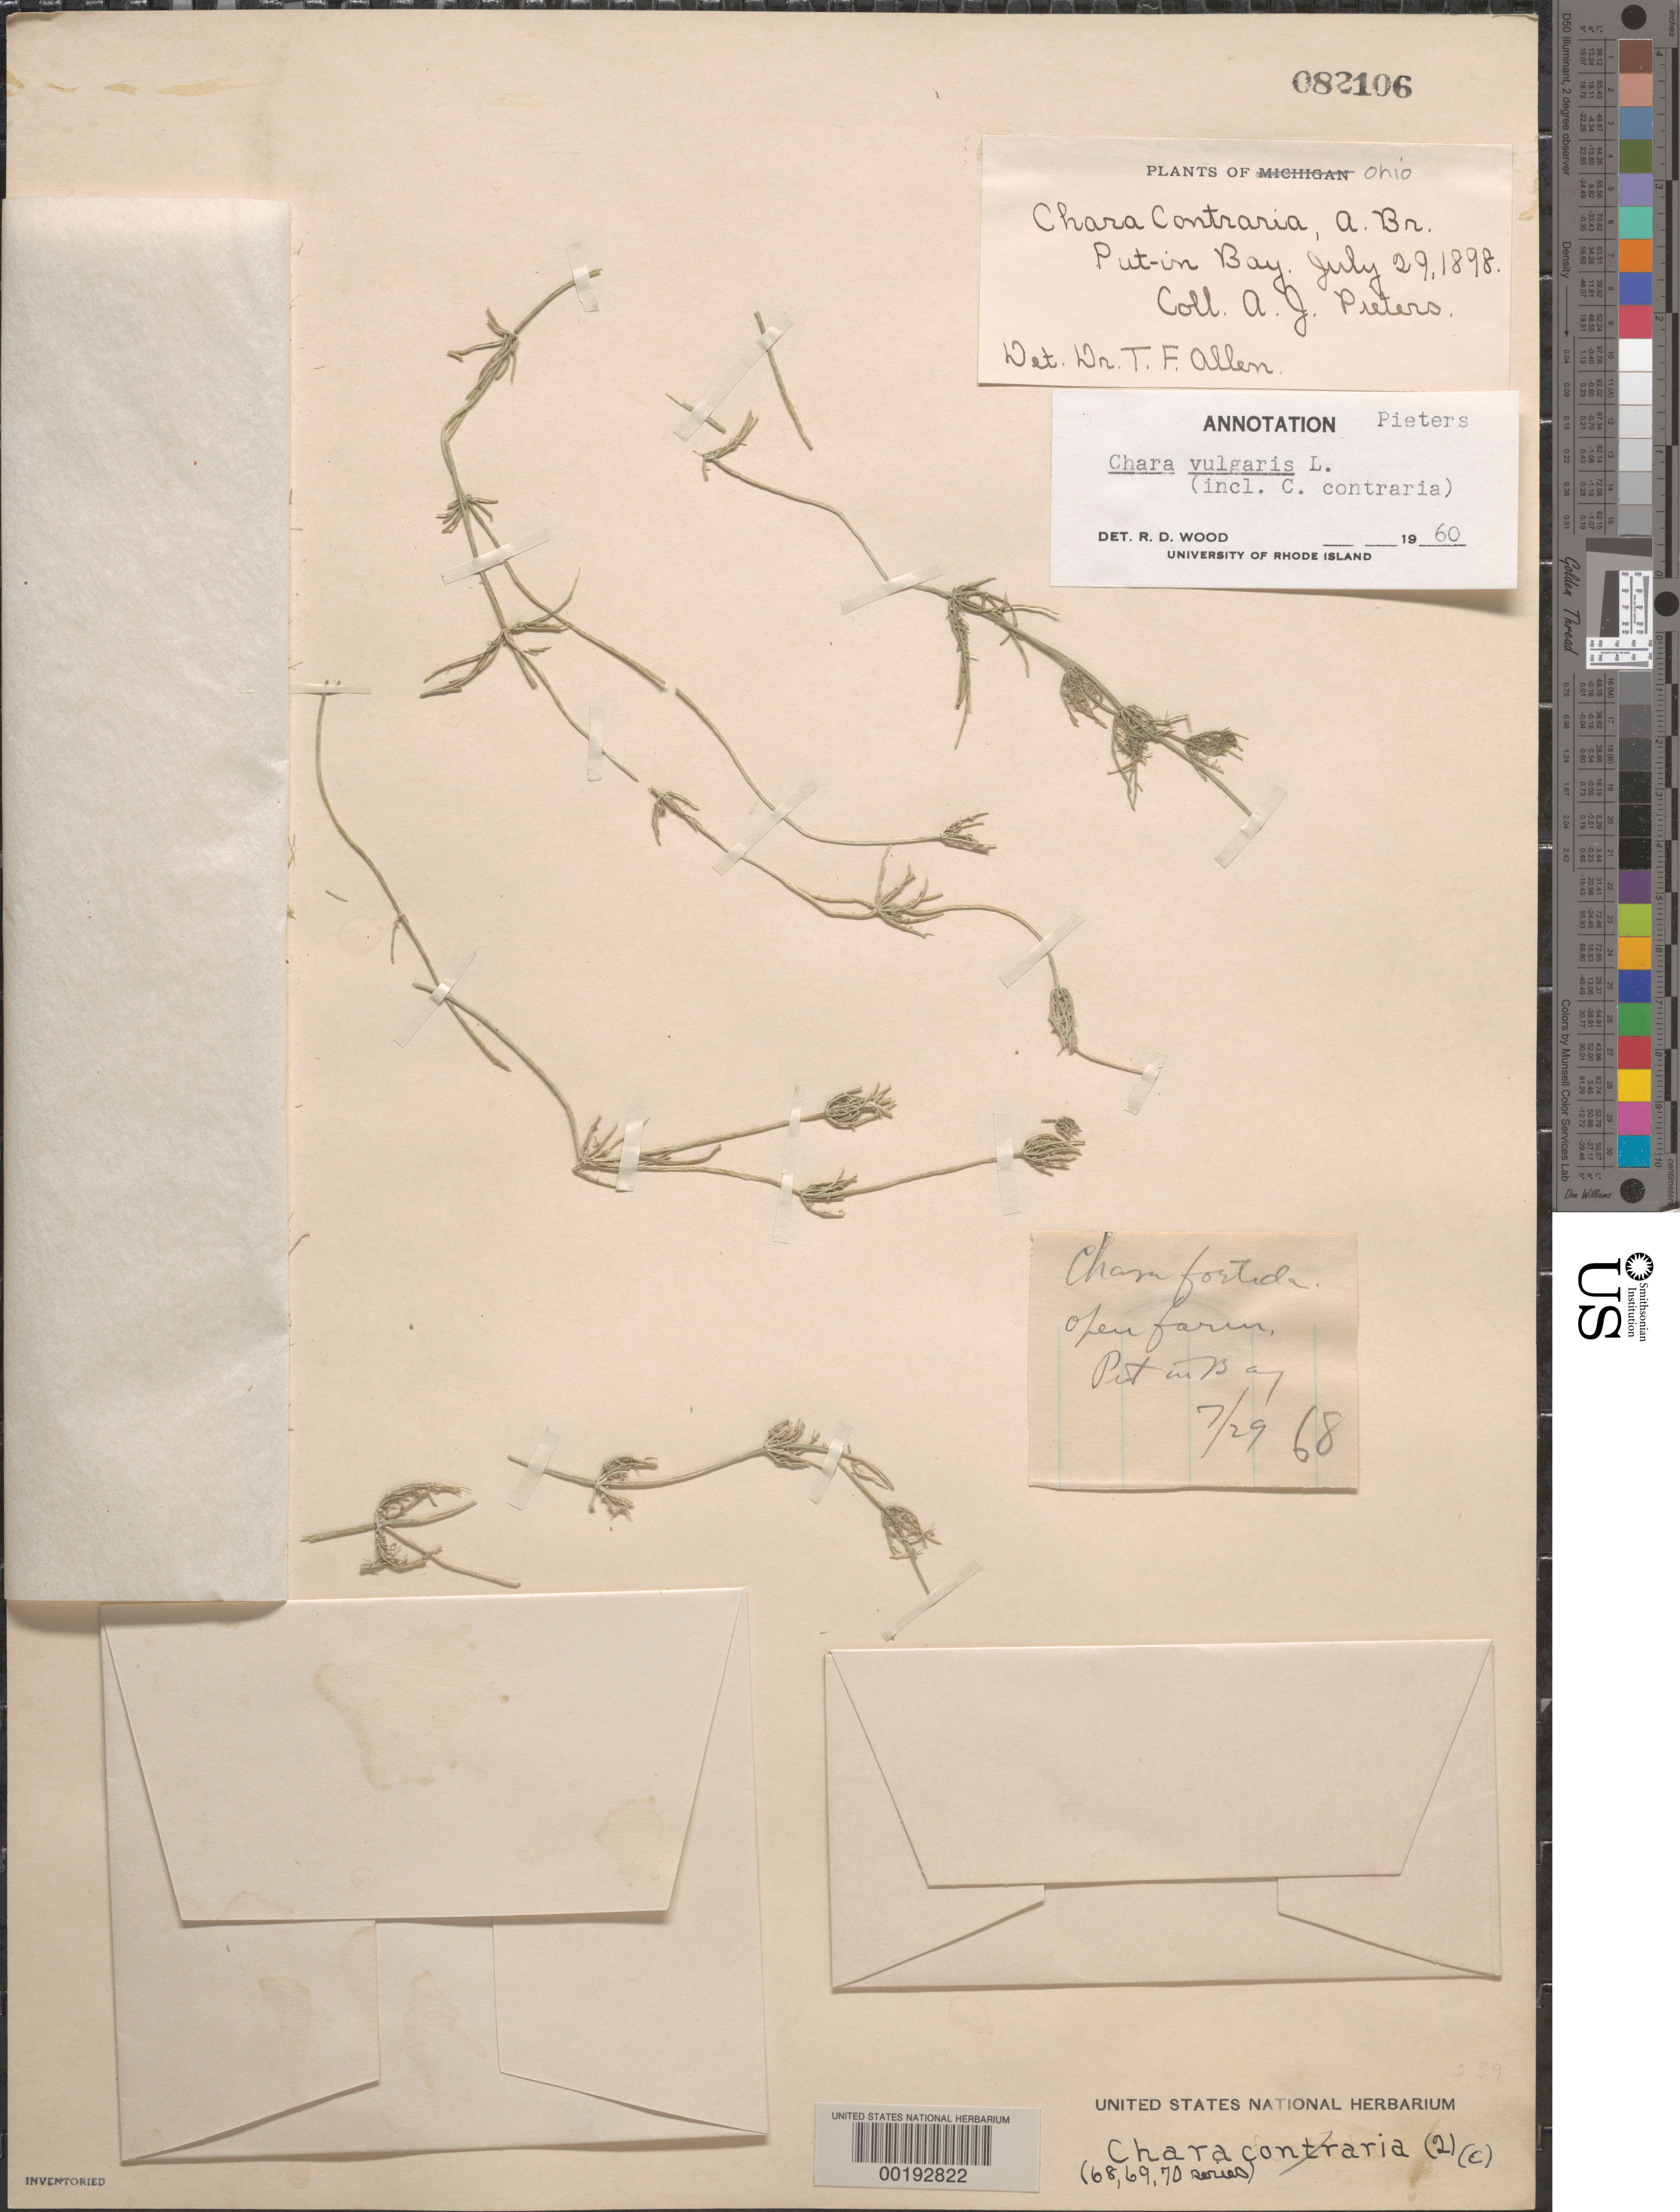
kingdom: Plantae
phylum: Charophyta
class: Charophyceae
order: Charales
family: Characeae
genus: Chara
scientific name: Chara vulgaris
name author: L.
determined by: Wood, R. D.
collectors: A. Pieters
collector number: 68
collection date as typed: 29 Jul 1898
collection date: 1898-07-29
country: United States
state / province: Ohio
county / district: Ottawa County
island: South Bass Island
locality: Put-in Bay, Lake Erie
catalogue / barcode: US 82106